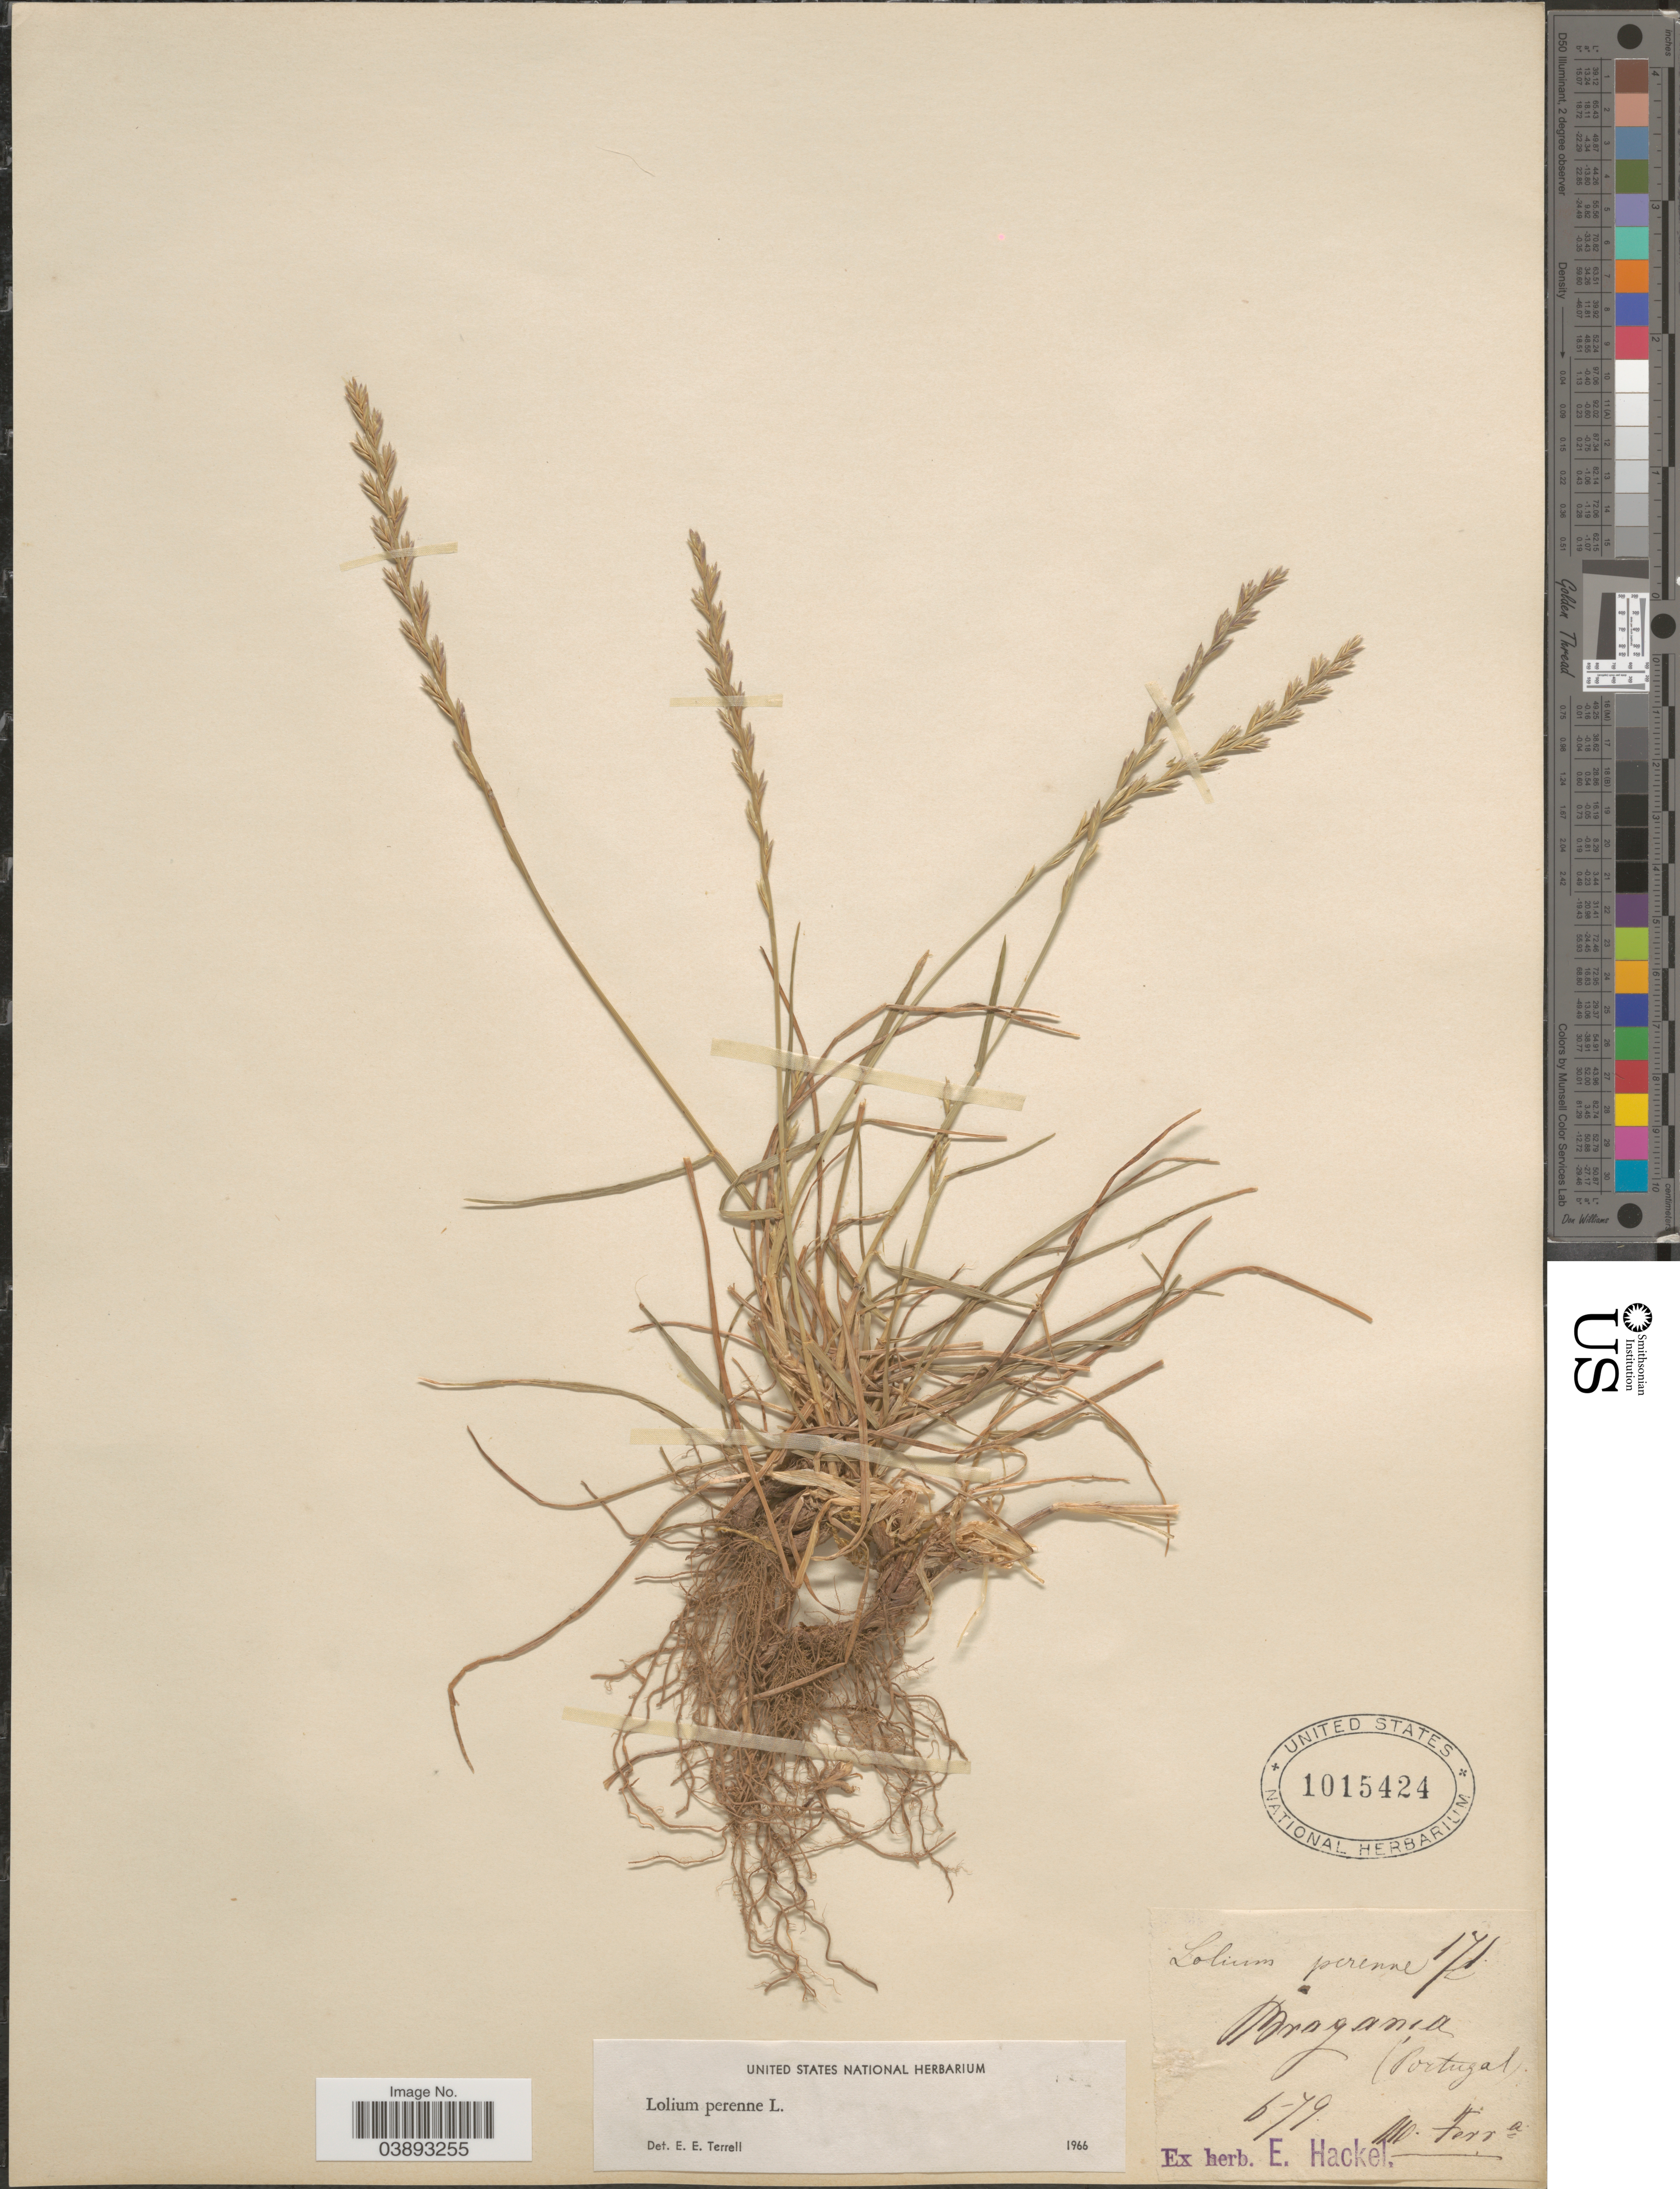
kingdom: Plantae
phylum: Tracheophyta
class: Liliopsida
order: Poales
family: Poaceae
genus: Lolium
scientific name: Lolium perenne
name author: L.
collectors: M. Ferreira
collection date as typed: Transcribed d/m/y: /6/79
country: Portugal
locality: Bragania.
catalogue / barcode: US 1015424